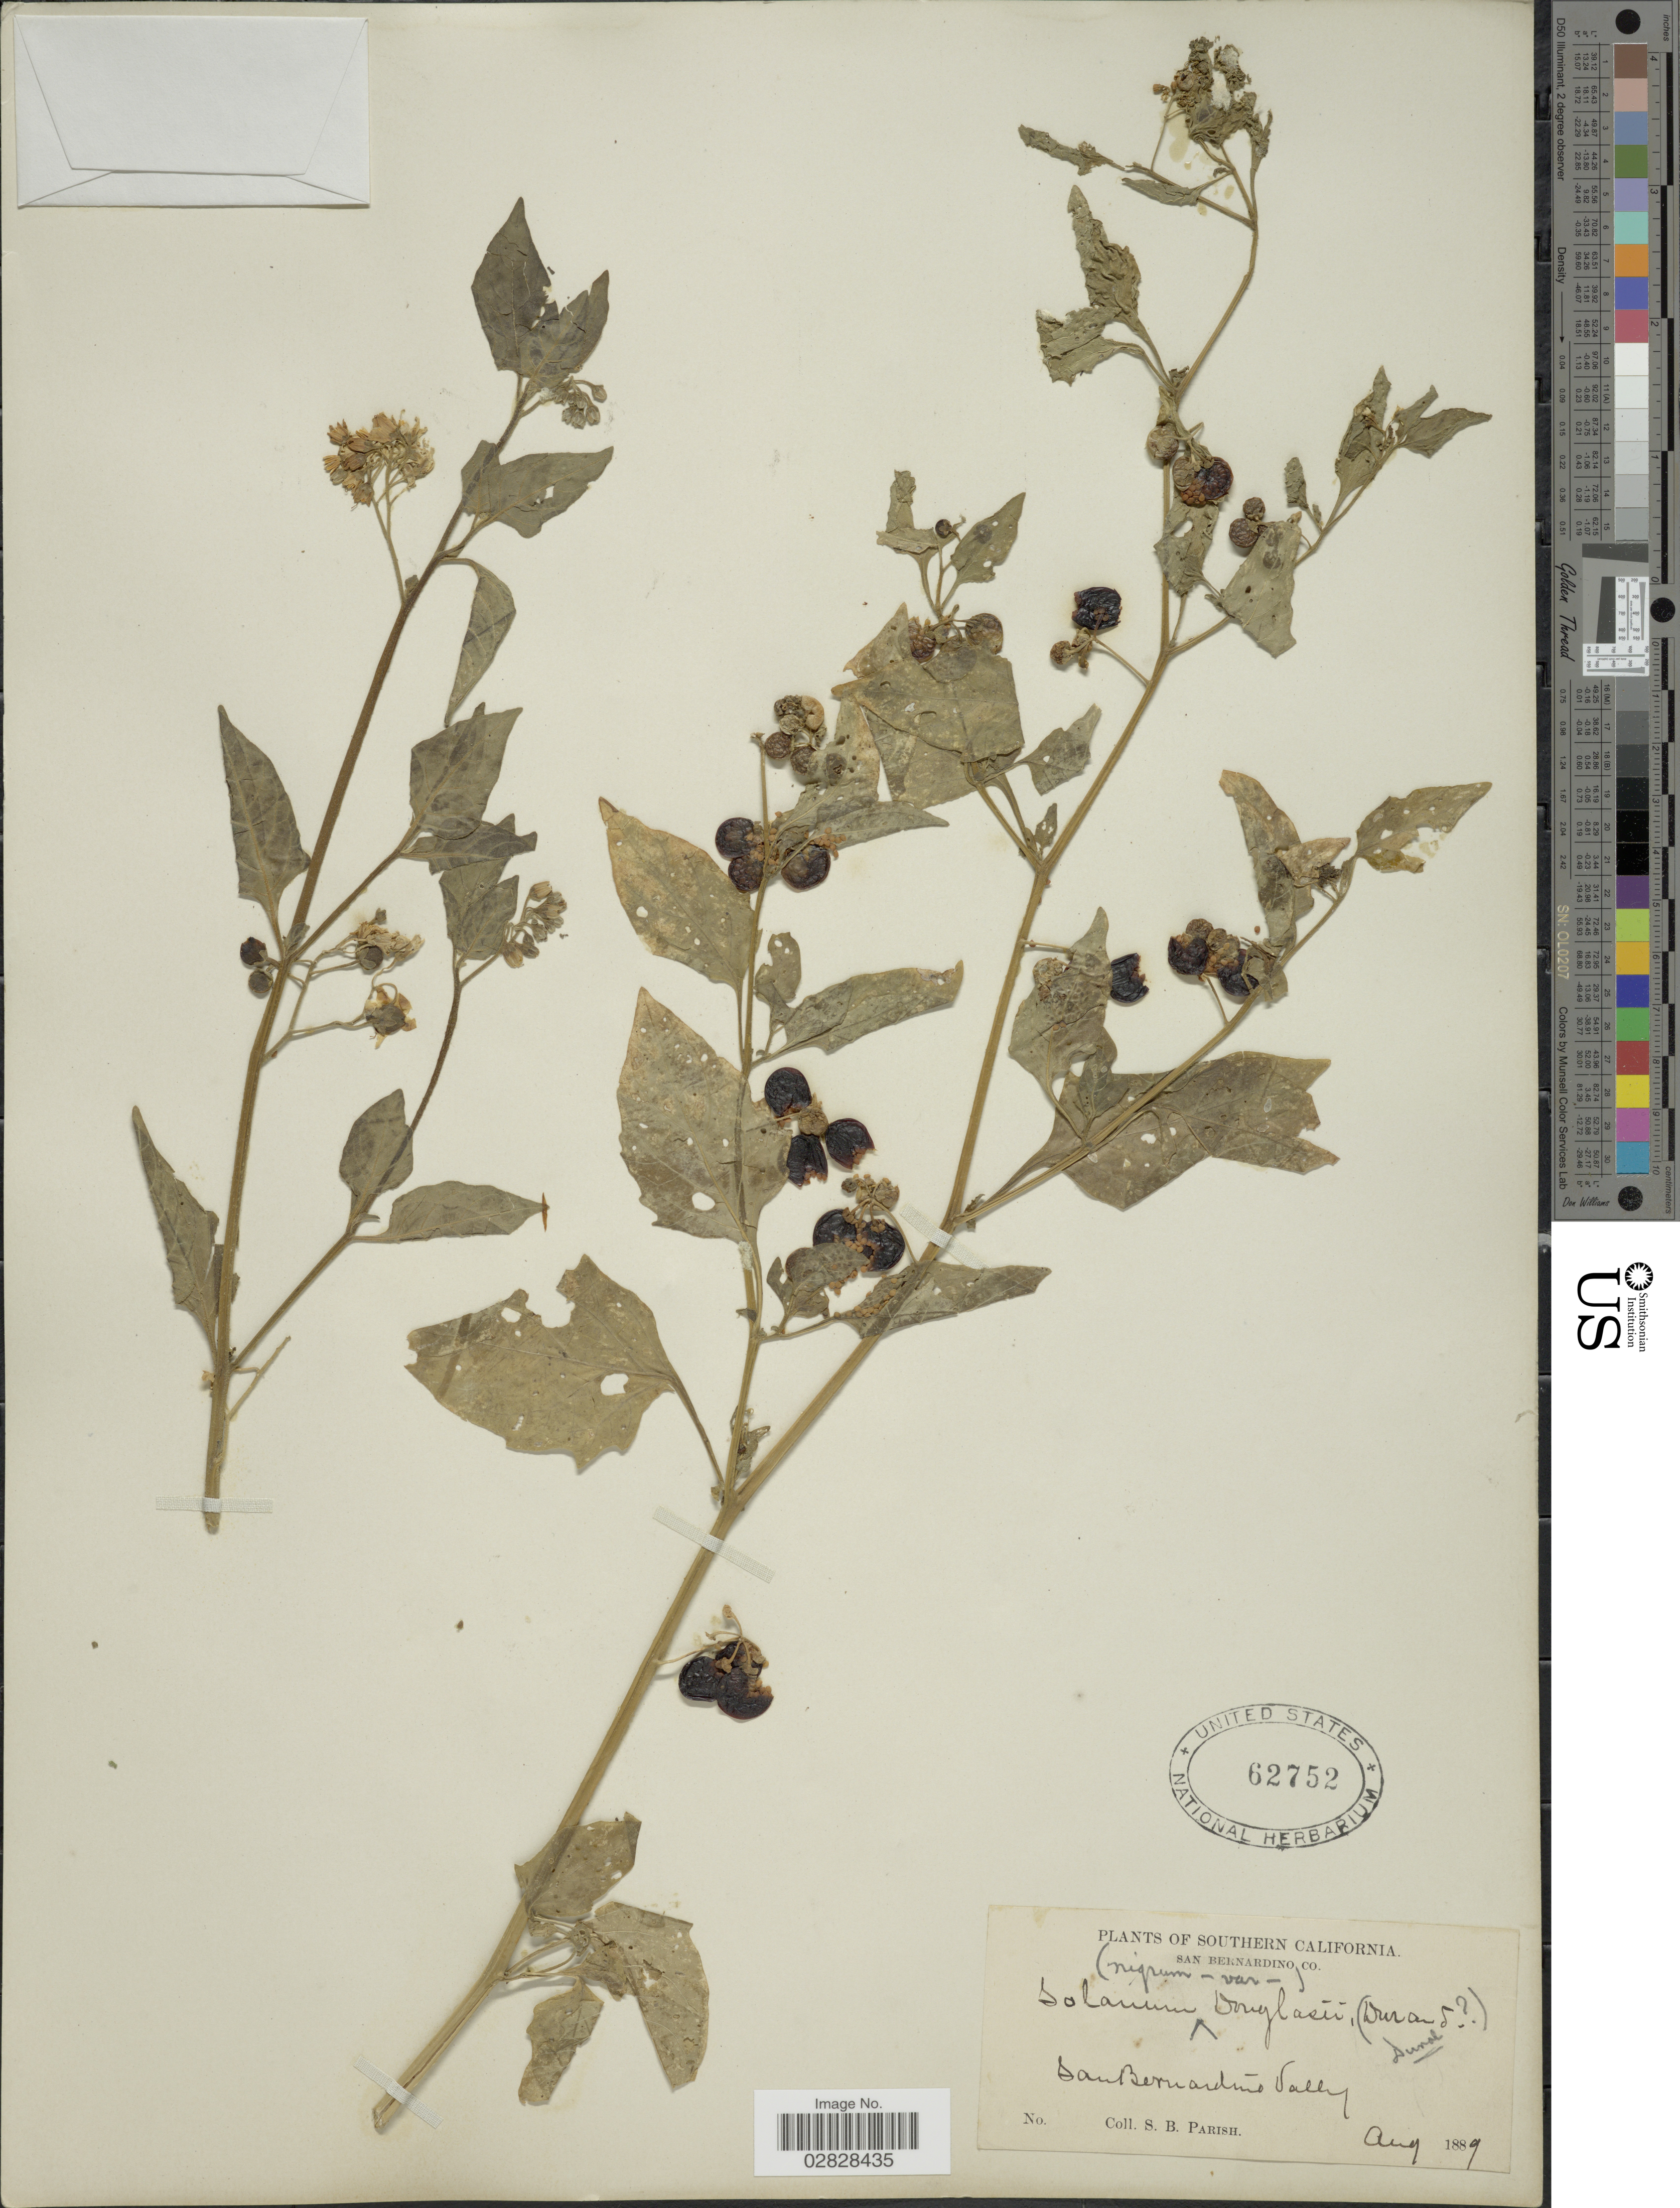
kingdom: Plantae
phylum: Tracheophyta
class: Magnoliopsida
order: Solanales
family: Solanaceae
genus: Solanum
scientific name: Solanum douglasii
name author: Dunal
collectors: S. B. Parish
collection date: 1889-08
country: United States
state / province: California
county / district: San Bernardino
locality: Southern California. San Bernardino Co. San Bernardino Valley.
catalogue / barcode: US 62752